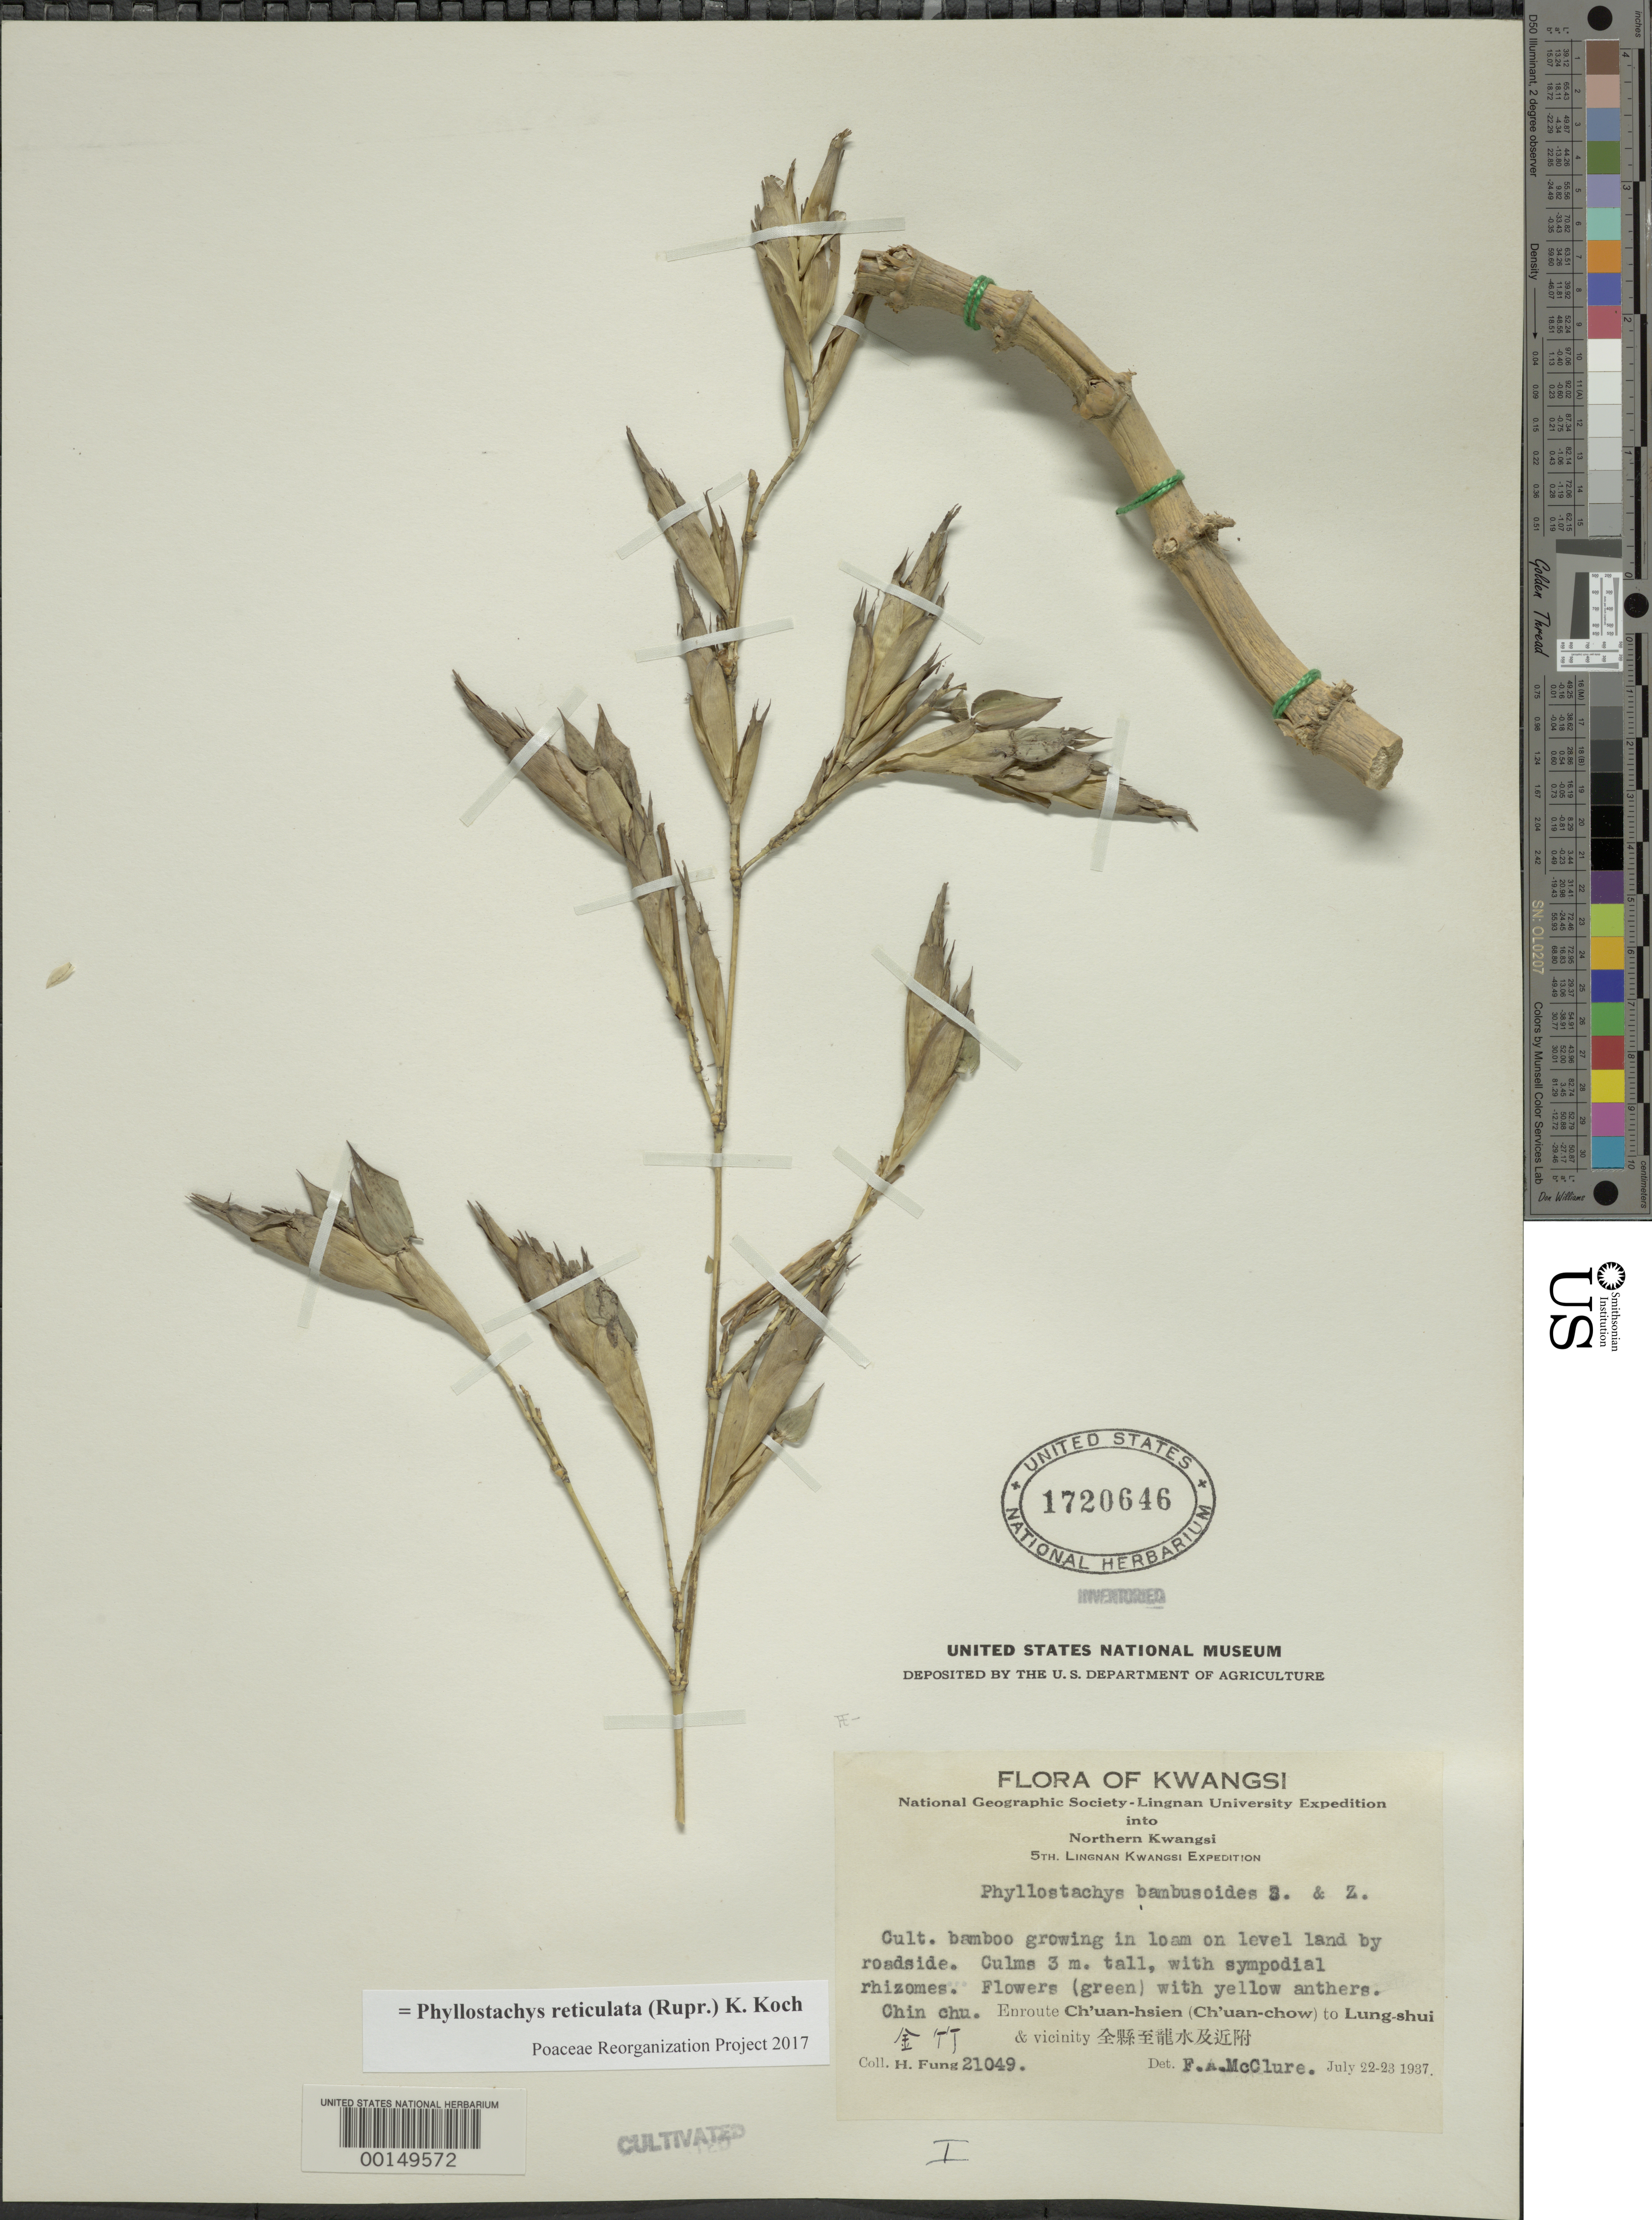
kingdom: Plantae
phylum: Tracheophyta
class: Liliopsida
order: Poales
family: Poaceae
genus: Phyllostachys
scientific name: Phyllostachys reticulata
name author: (Rupr.) K. Koch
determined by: Poaceae Reorganization Project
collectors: H. L. Fung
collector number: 21049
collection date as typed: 22 Jul 1937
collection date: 1937-07-22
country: China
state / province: Guangxi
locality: Ch'uan-hsien/lung-shui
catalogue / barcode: US 1720646